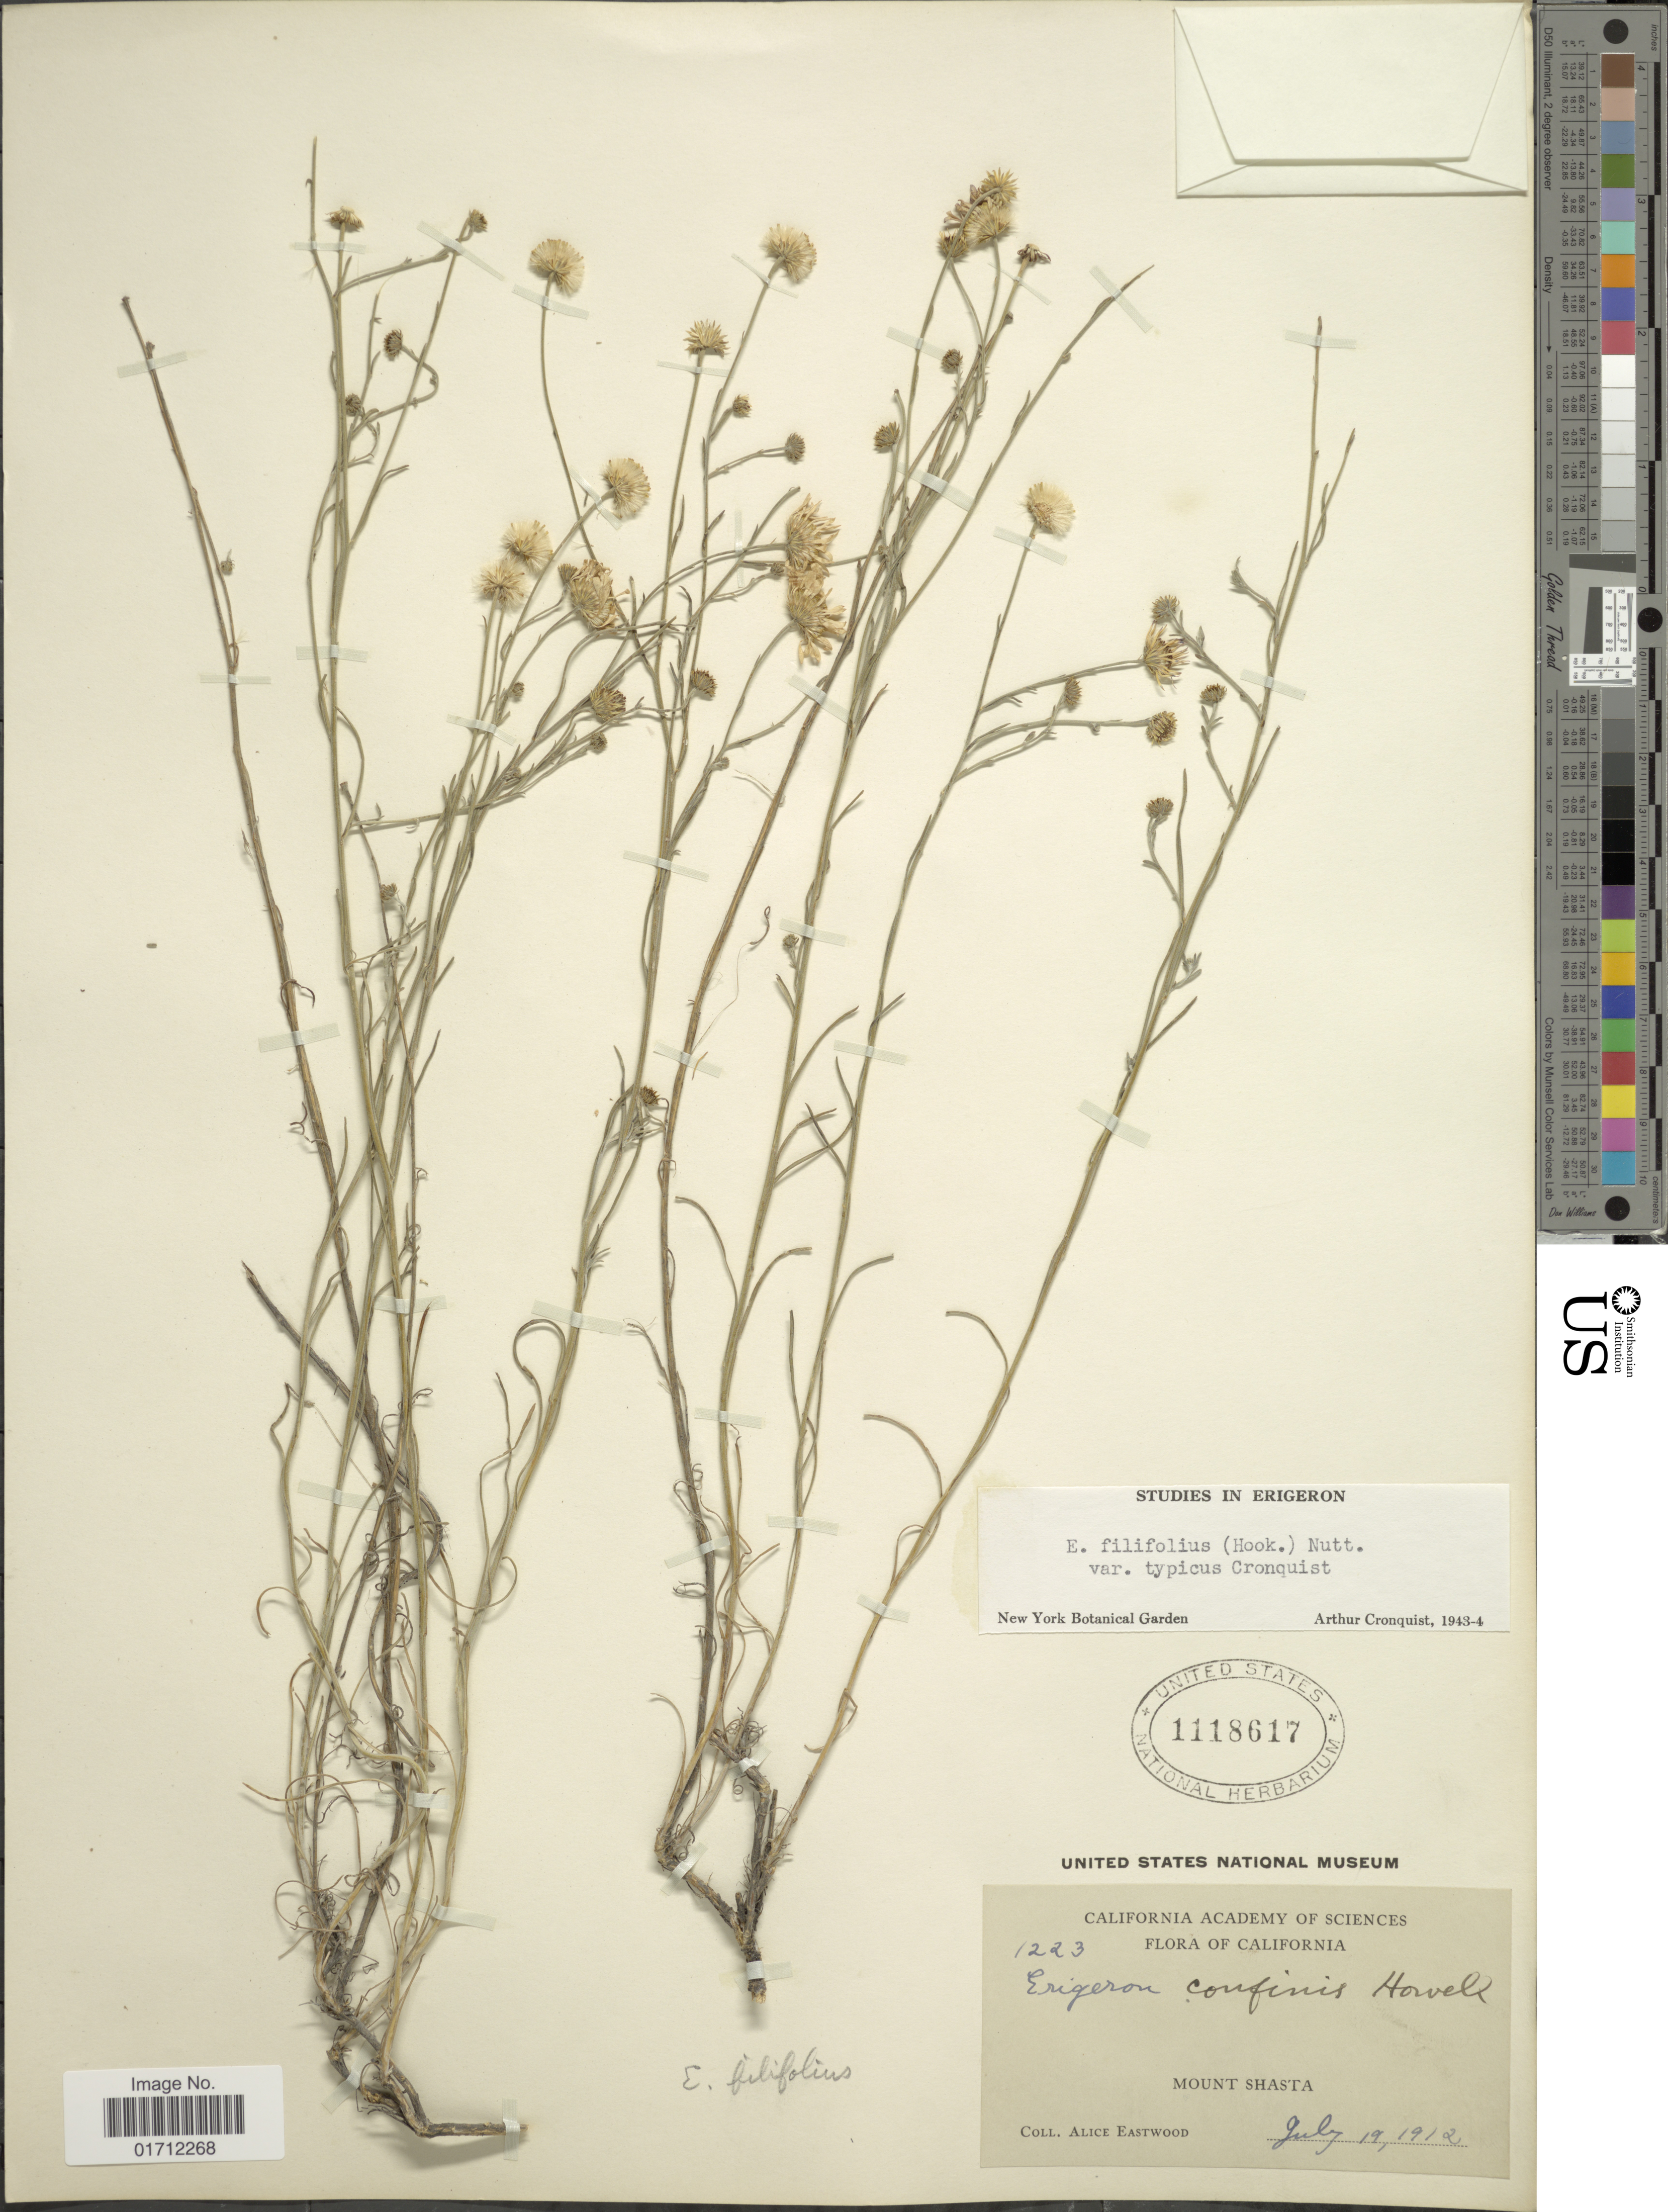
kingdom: Plantae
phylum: Tracheophyta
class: Magnoliopsida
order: Asterales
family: Asteraceae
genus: Erigeron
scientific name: Erigeron filifolius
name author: (Hook.) Nutt.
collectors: A. Eastwood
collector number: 1223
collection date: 1912-07-19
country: United States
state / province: California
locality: Mount Shasta.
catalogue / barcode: US 1118617